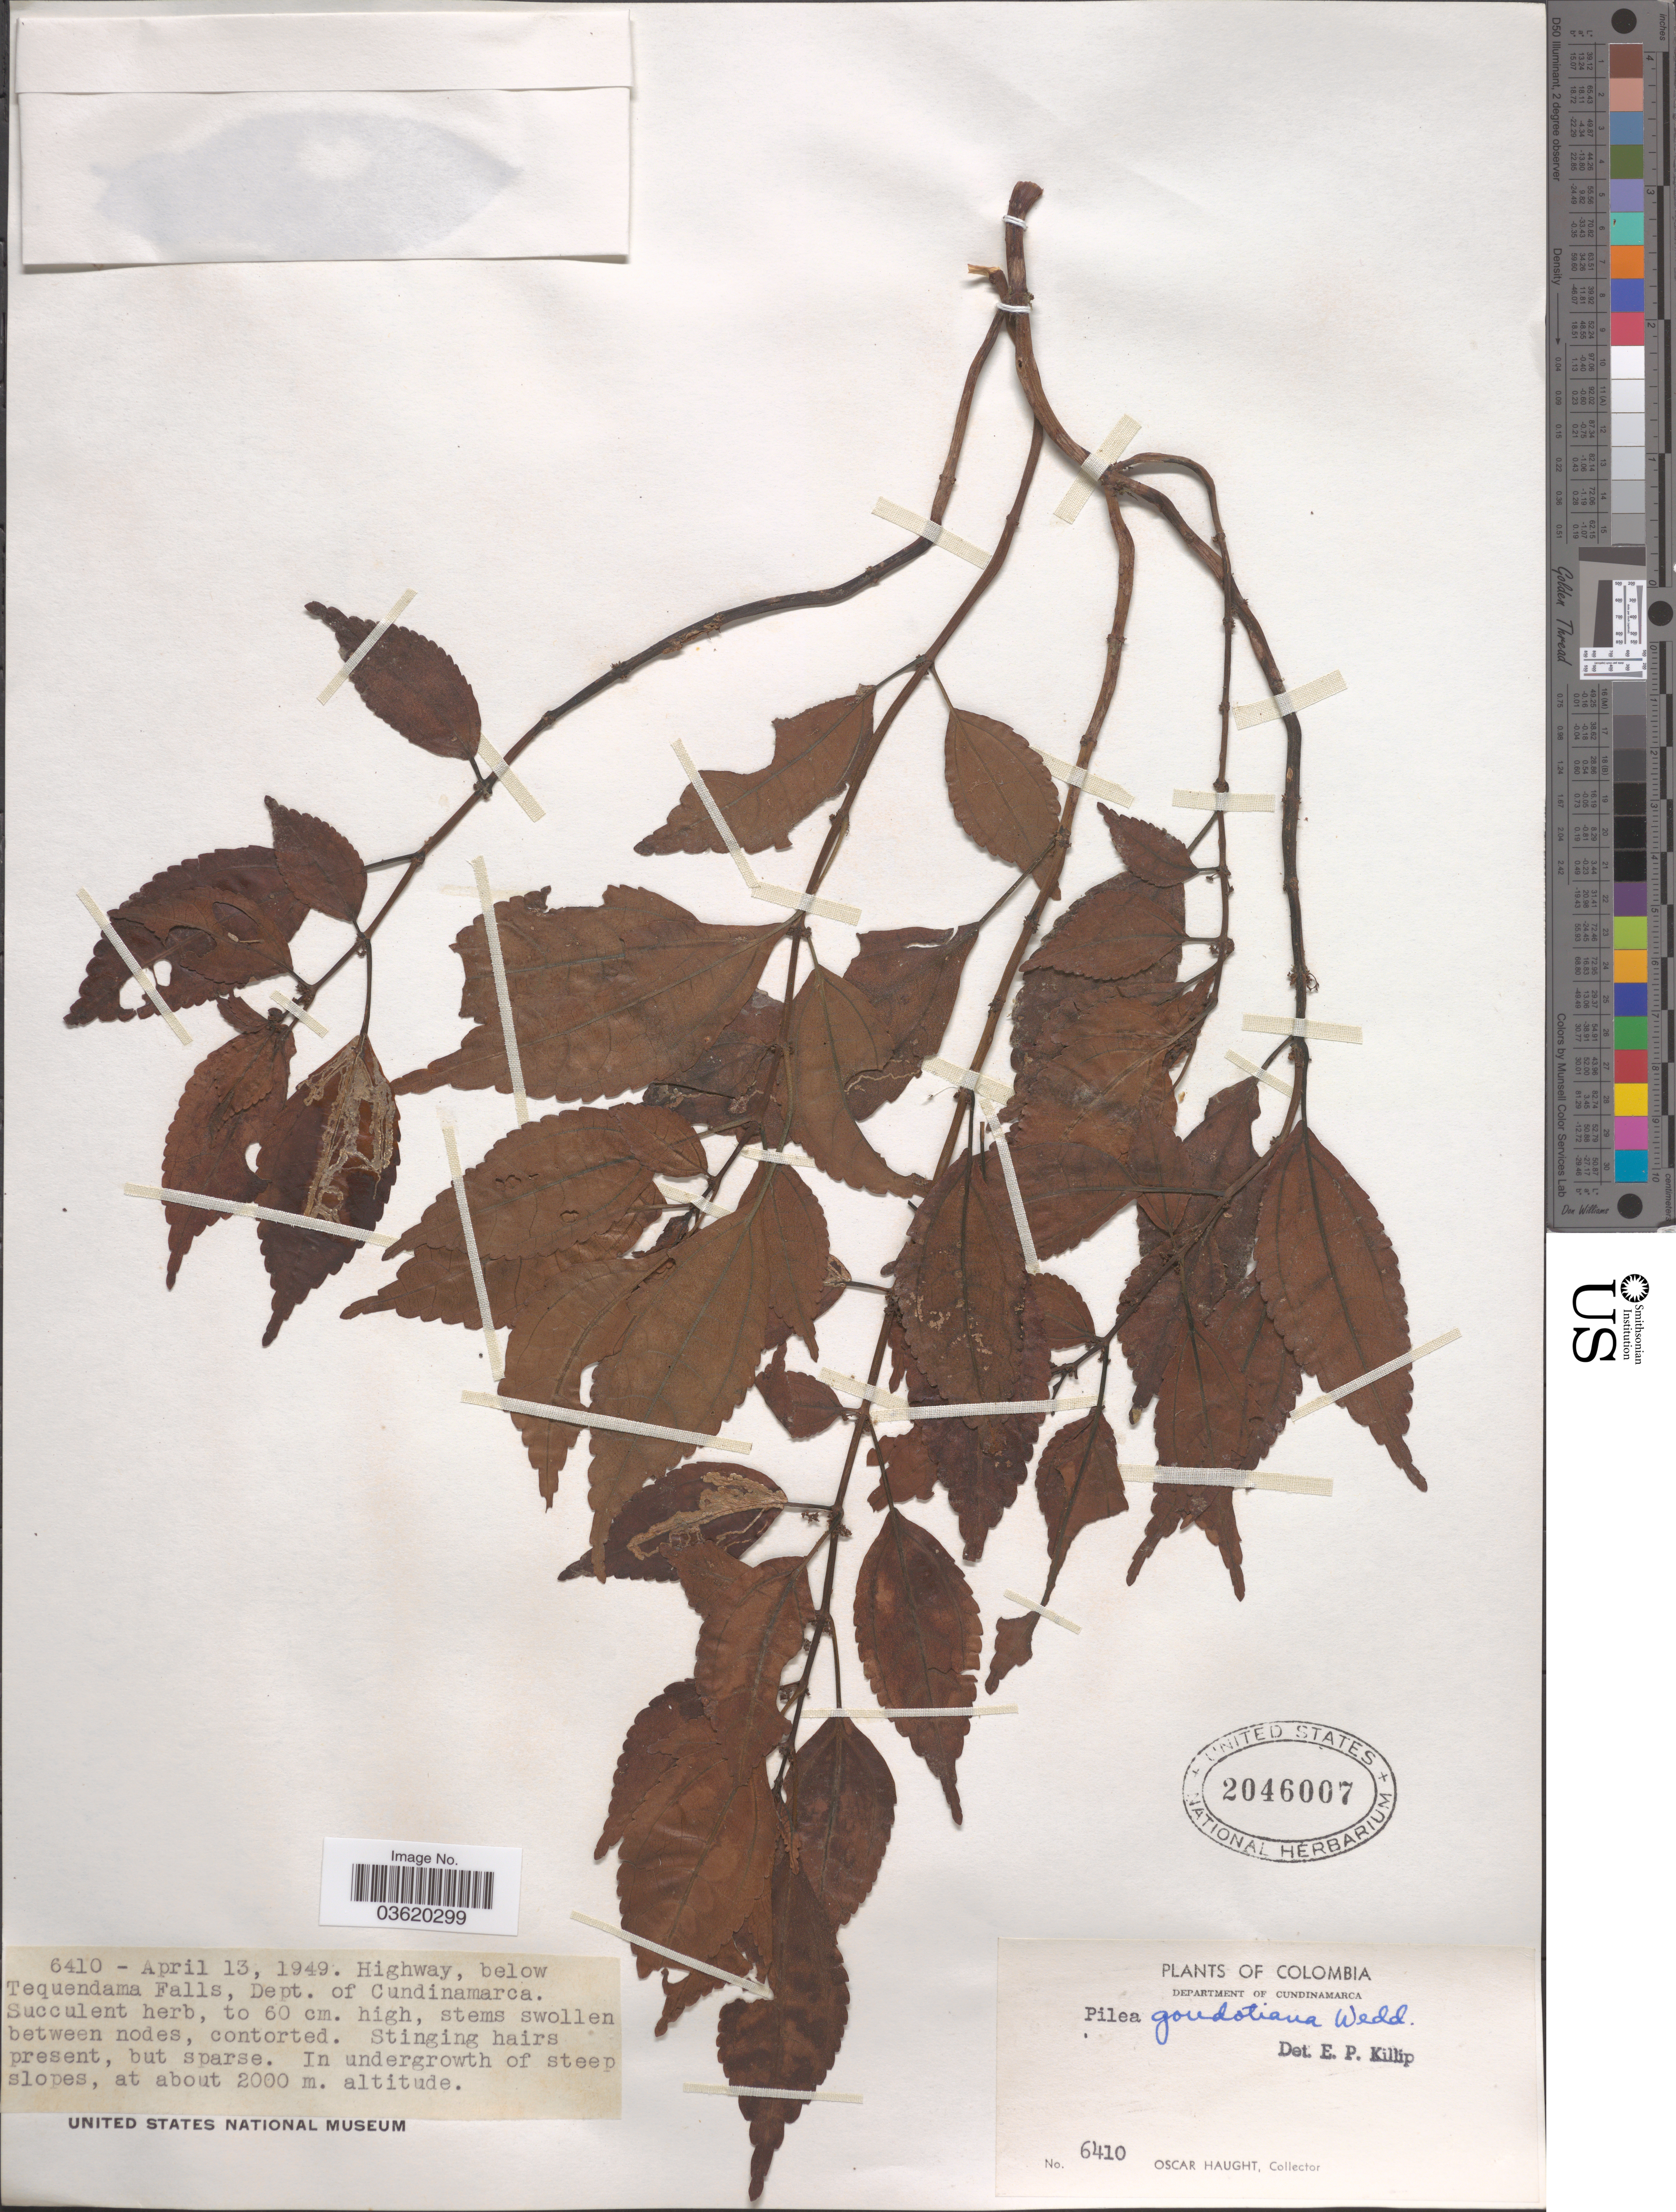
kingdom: Plantae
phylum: Tracheophyta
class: Magnoliopsida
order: Rosales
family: Urticaceae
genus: Pilea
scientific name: Pilea goudotiana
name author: Wedd.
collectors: O. L. Haught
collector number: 6410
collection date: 1949-04-13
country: Colombia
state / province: Cundinamarca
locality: Highway, below Tequendama Falls, Department of Cundinamarca.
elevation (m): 2000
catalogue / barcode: US 2046007